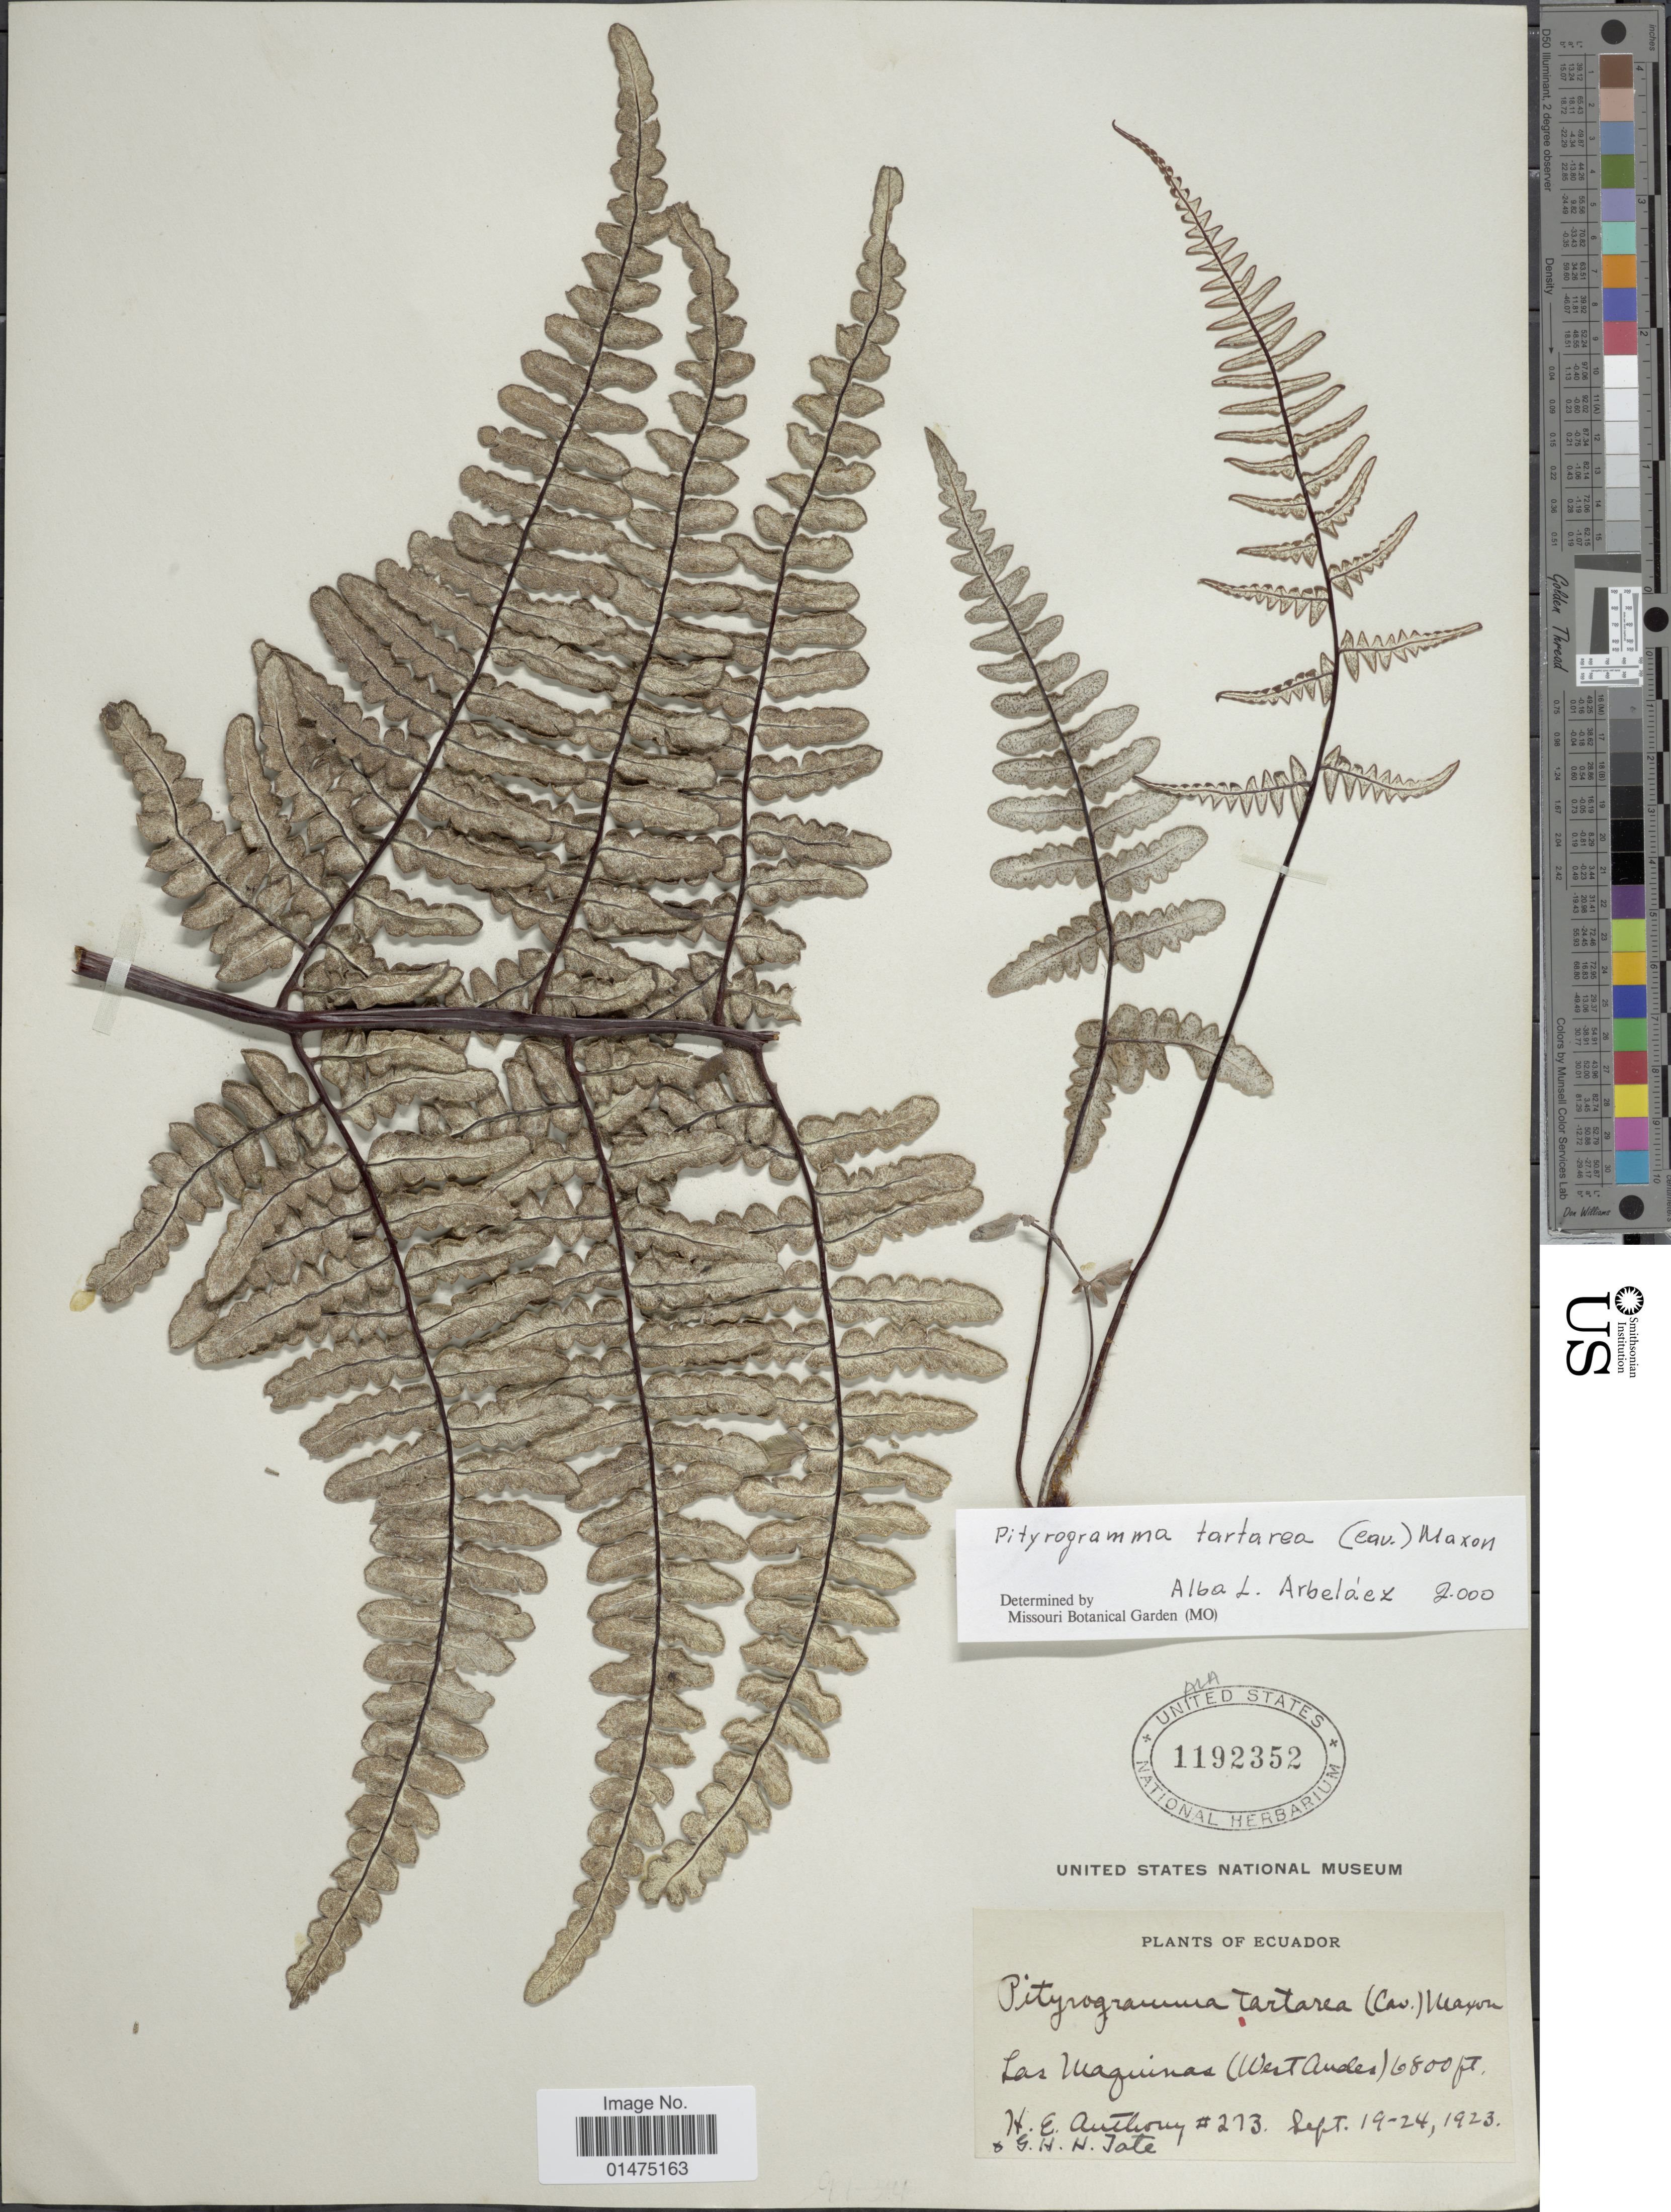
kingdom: Plantae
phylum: Tracheophyta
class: Polypodiopsida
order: Polypodiales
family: Pteridaceae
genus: Pityrogramma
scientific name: Pityrogramma tartarea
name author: (Cav.) Maxon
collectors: H. E. Anthony & G. Tate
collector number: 273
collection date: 1923-09-19/1923-09-24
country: Ecuador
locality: Las Maguinas (West Andes)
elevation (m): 2073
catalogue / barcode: US 1192352